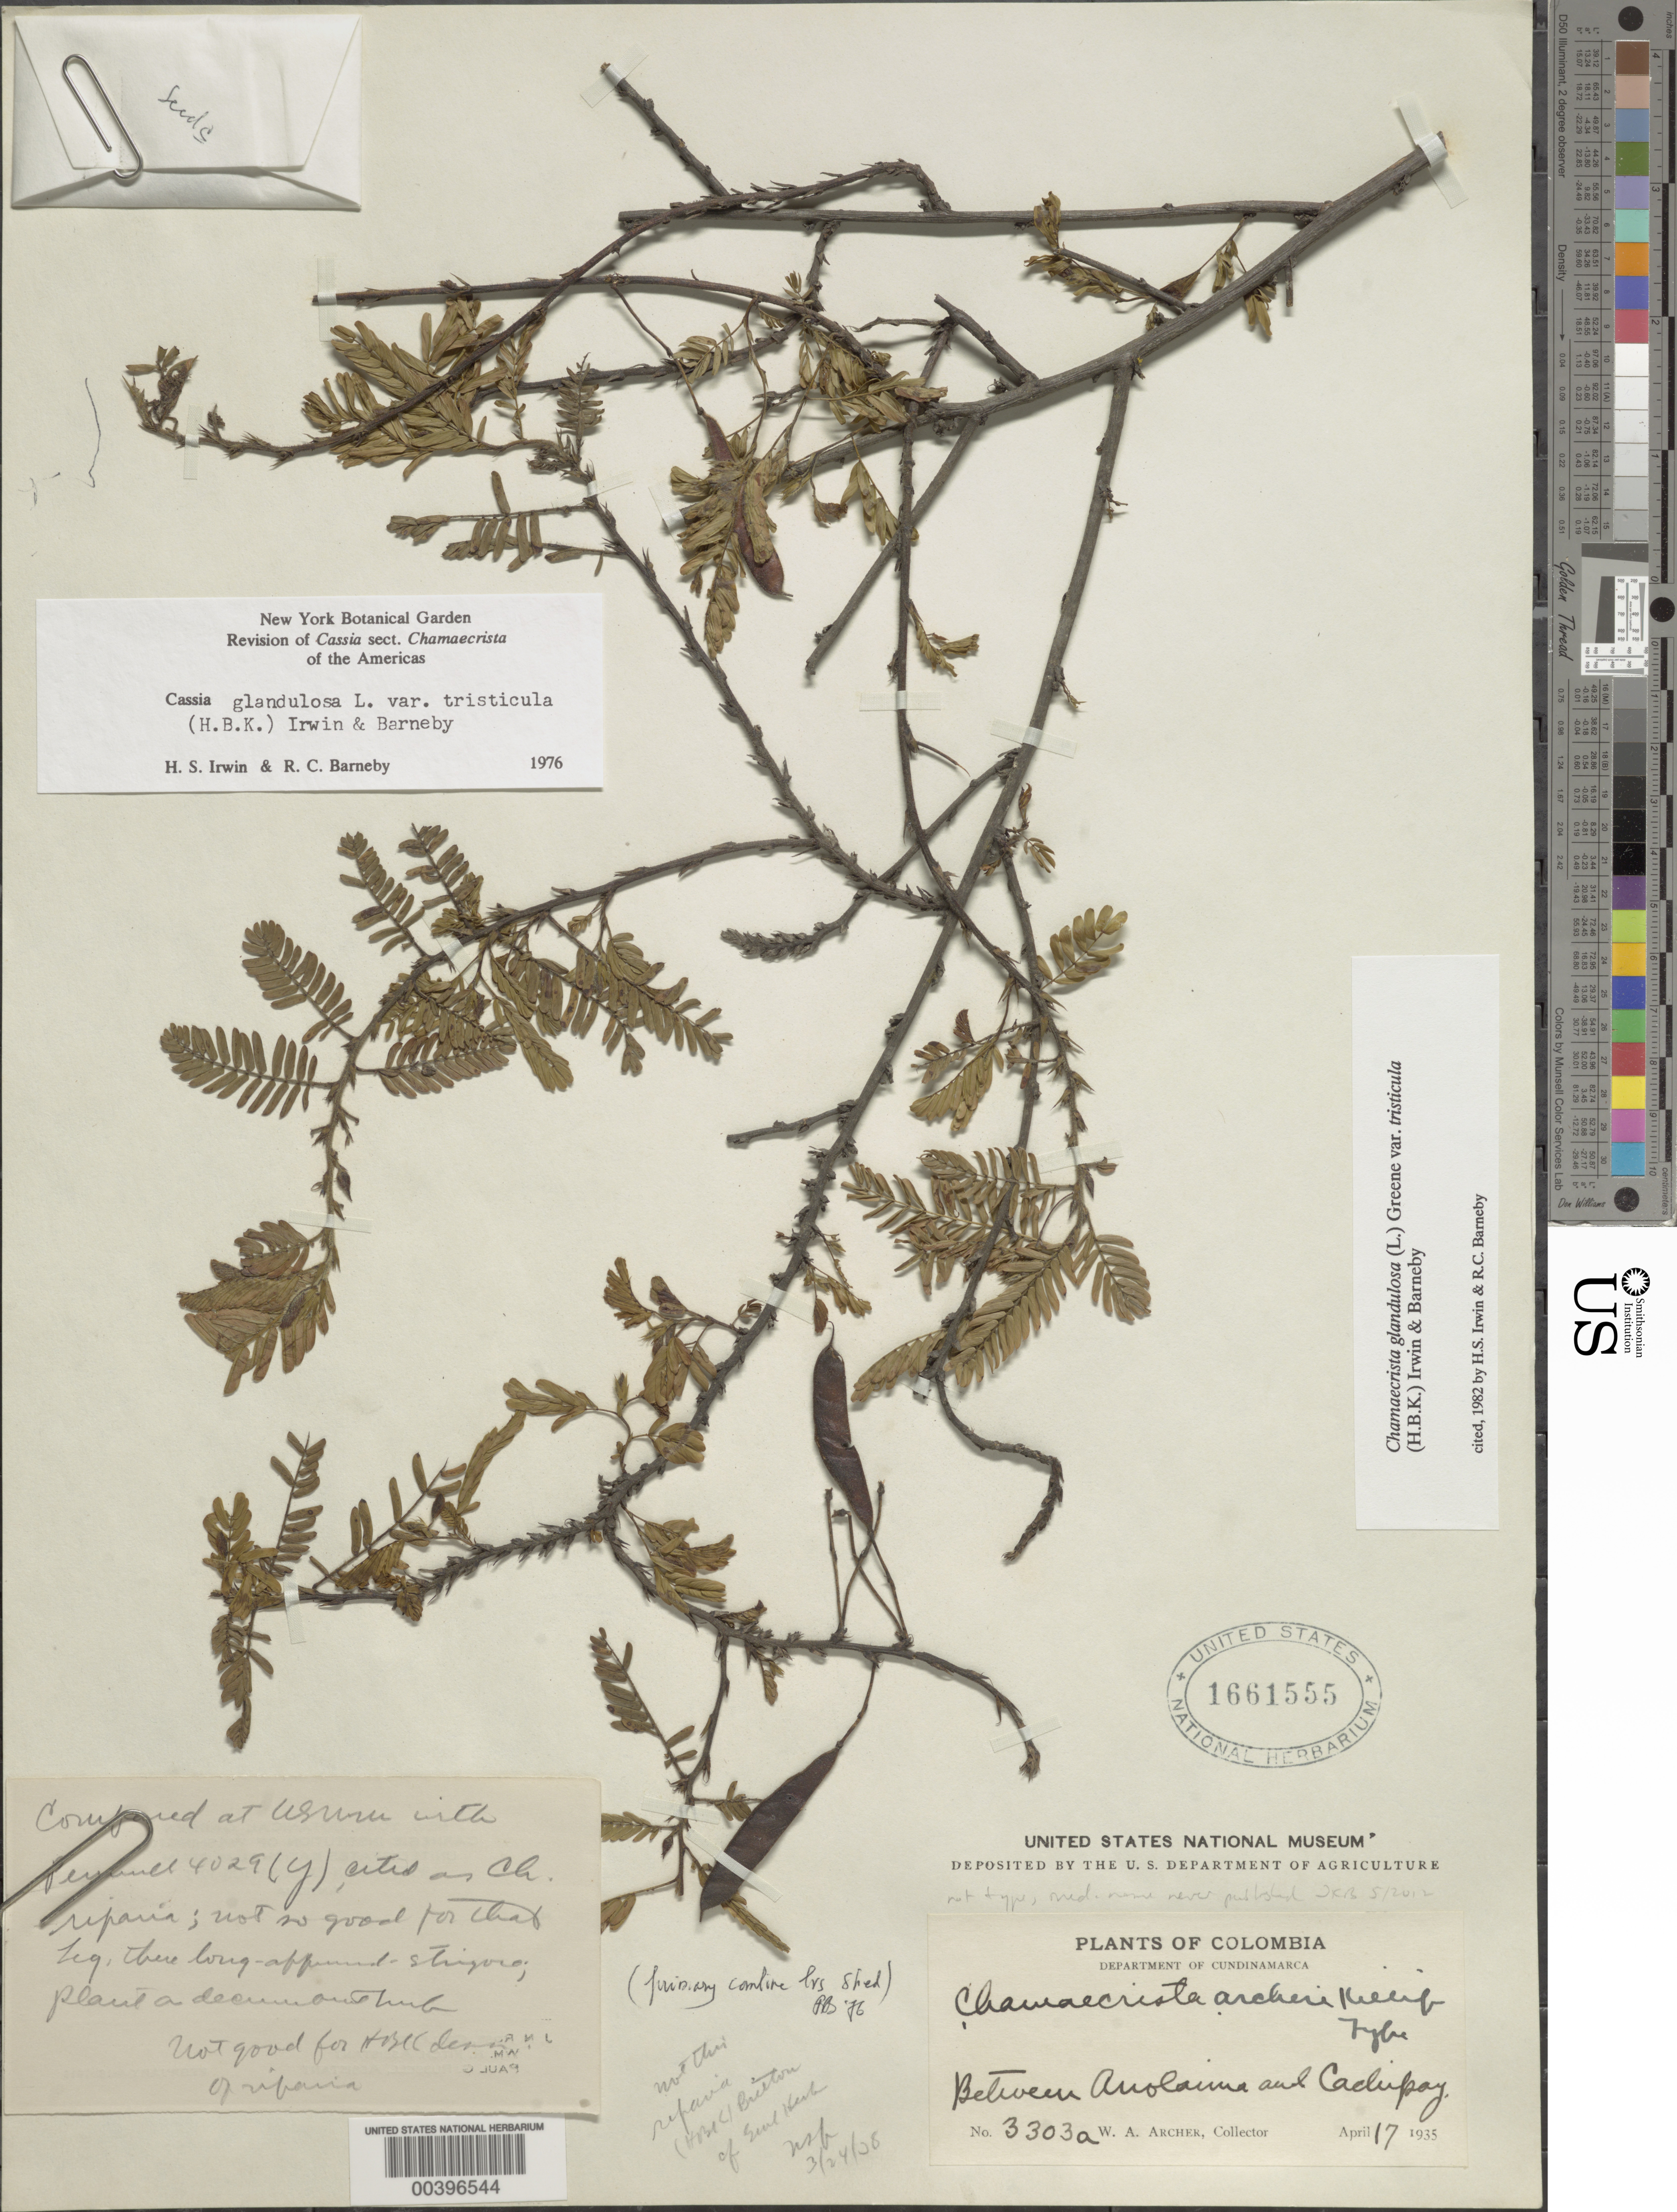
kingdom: Plantae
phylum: Tracheophyta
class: Magnoliopsida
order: Fabales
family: Fabaceae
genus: Chamaecrista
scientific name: Chamaecrista glandulosa var. tristicula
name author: (Kunth) H.S. Irwin & Barneby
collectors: W. A. Archer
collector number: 3303a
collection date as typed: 17 Apr 1935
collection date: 1935-04-17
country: Colombia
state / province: Cundinamarca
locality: Between Anolaima and Cachipay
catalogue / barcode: US 1661555